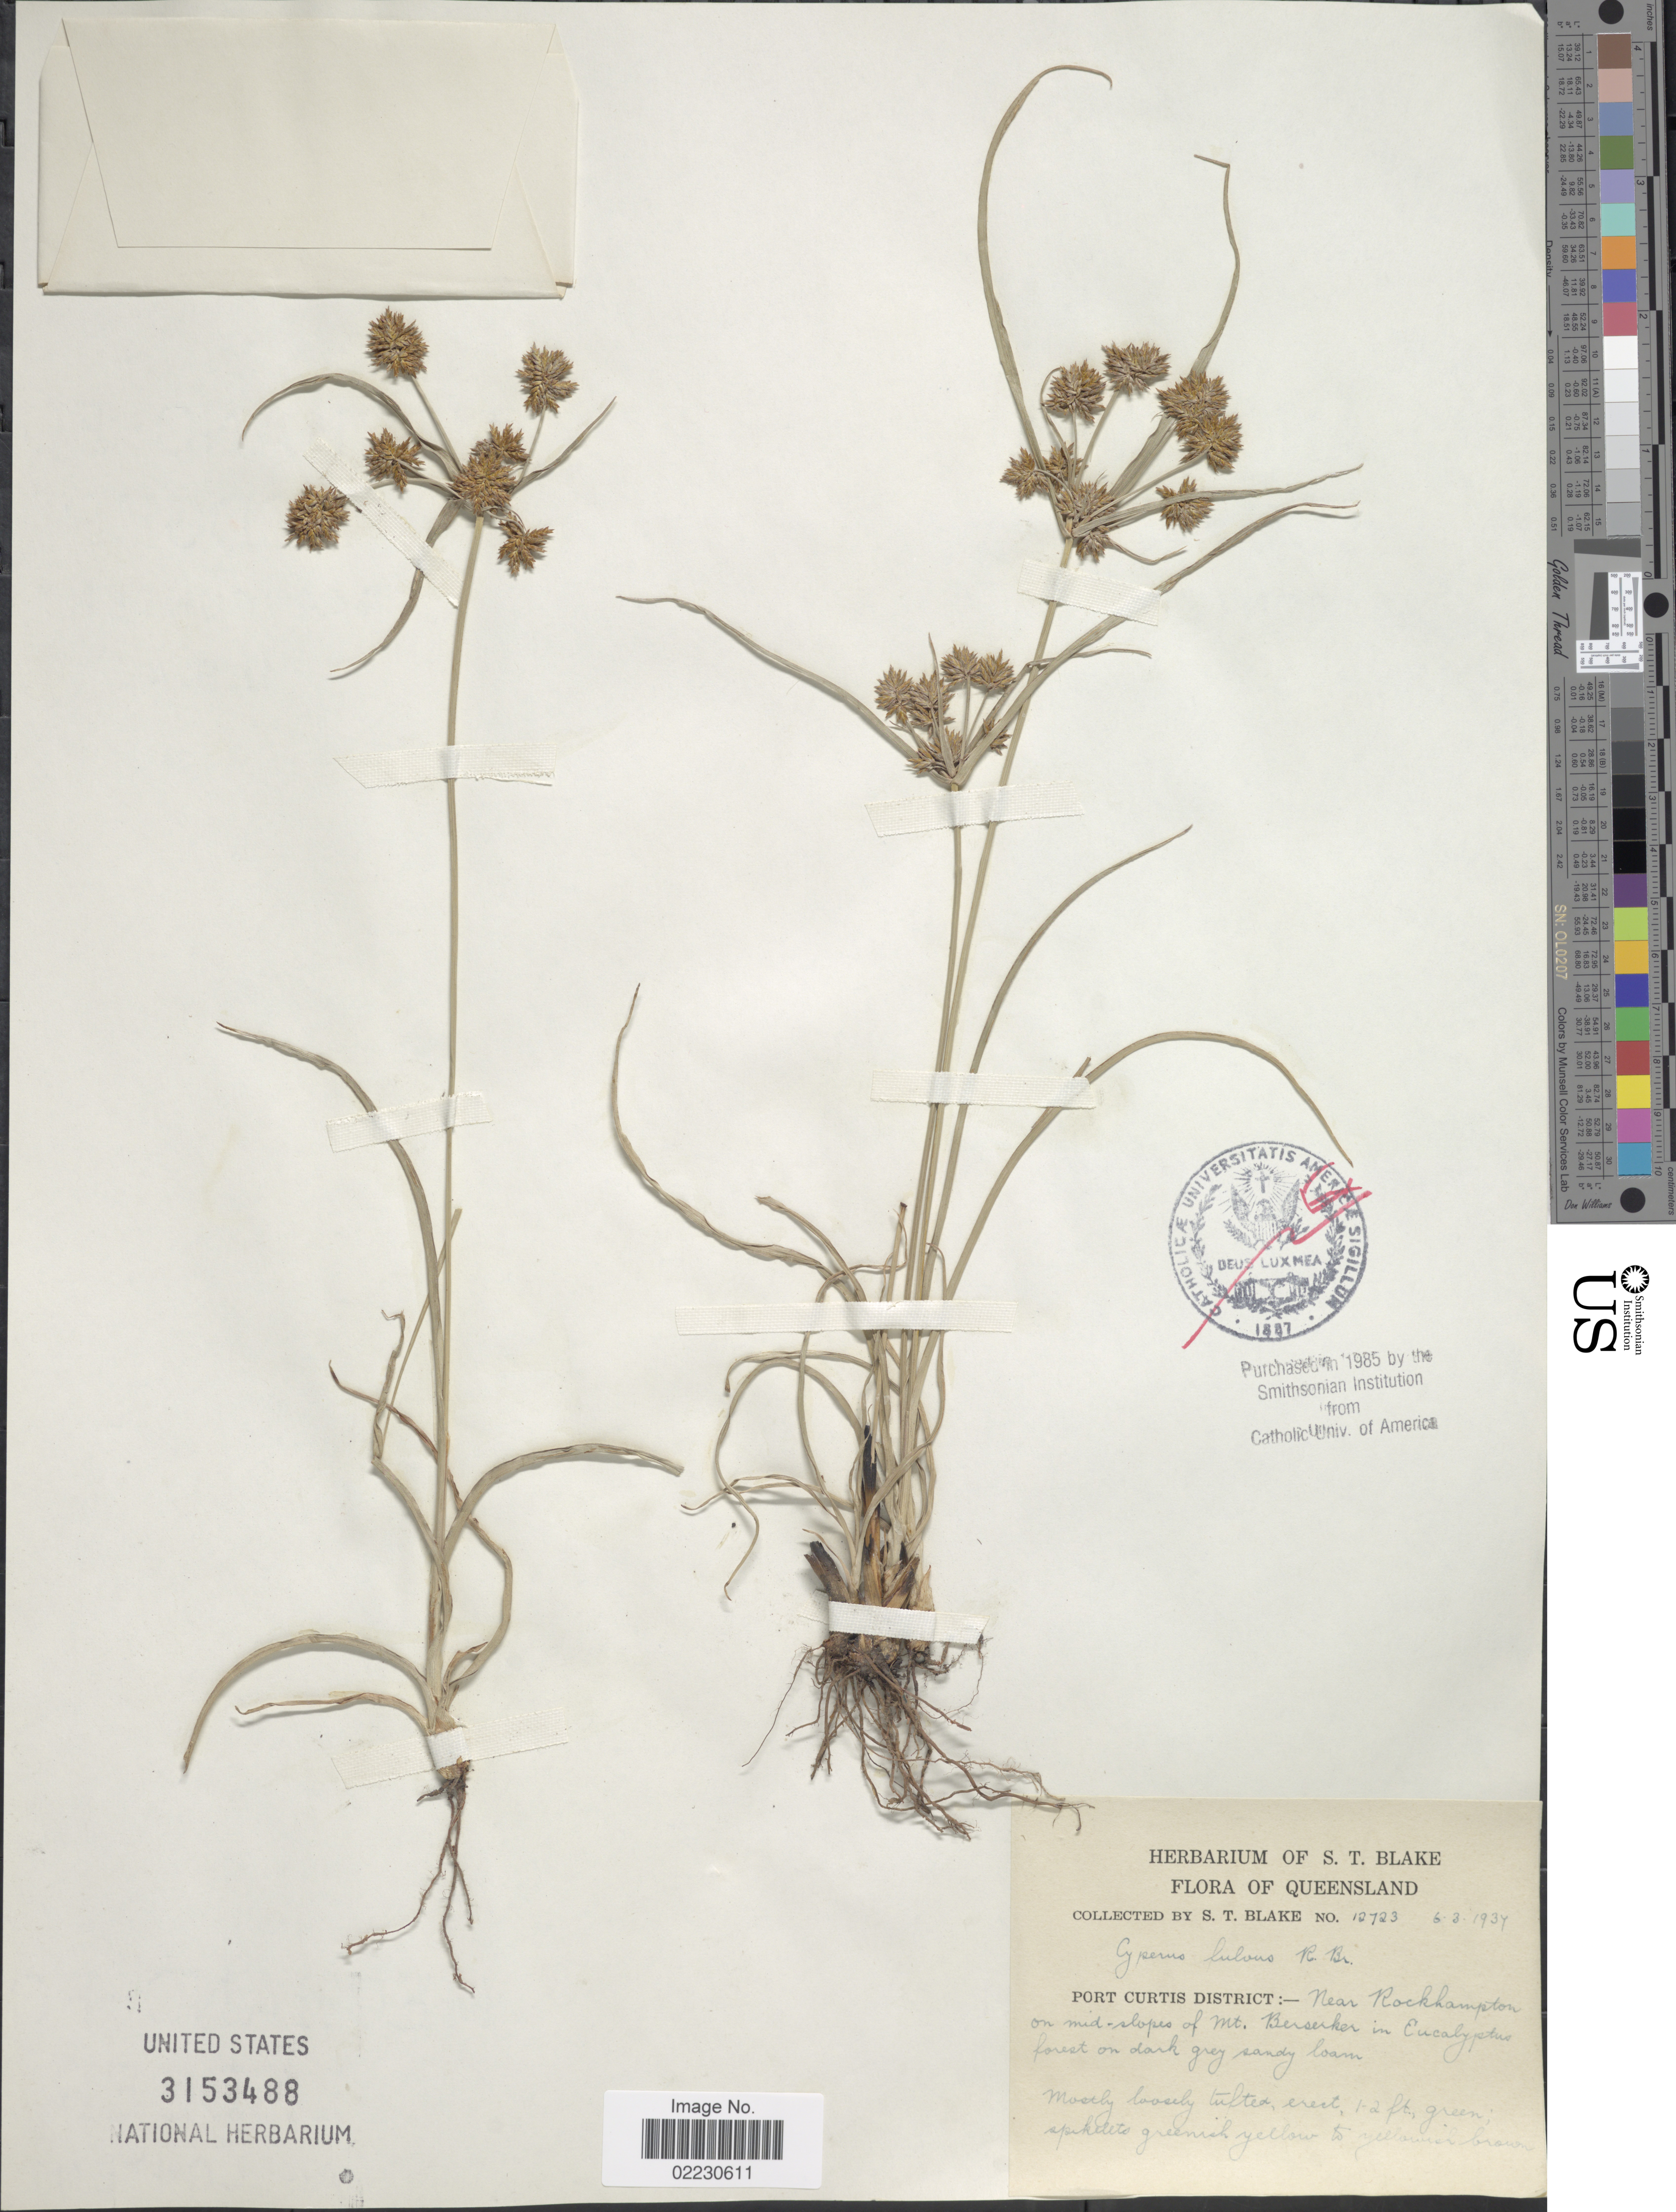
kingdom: Plantae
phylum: Tracheophyta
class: Liliopsida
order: Poales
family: Cyperaceae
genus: Cyperus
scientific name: Cyperus fulvus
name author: R. Br.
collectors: S. T. Blake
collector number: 12723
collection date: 1937-03-06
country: Australia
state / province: Queensland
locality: Port Curtis District:- Near Rockhampton on mid-slpes of Mt. Berserker in Eucalyptus forest on dark grey sandy loam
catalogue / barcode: US 3153488